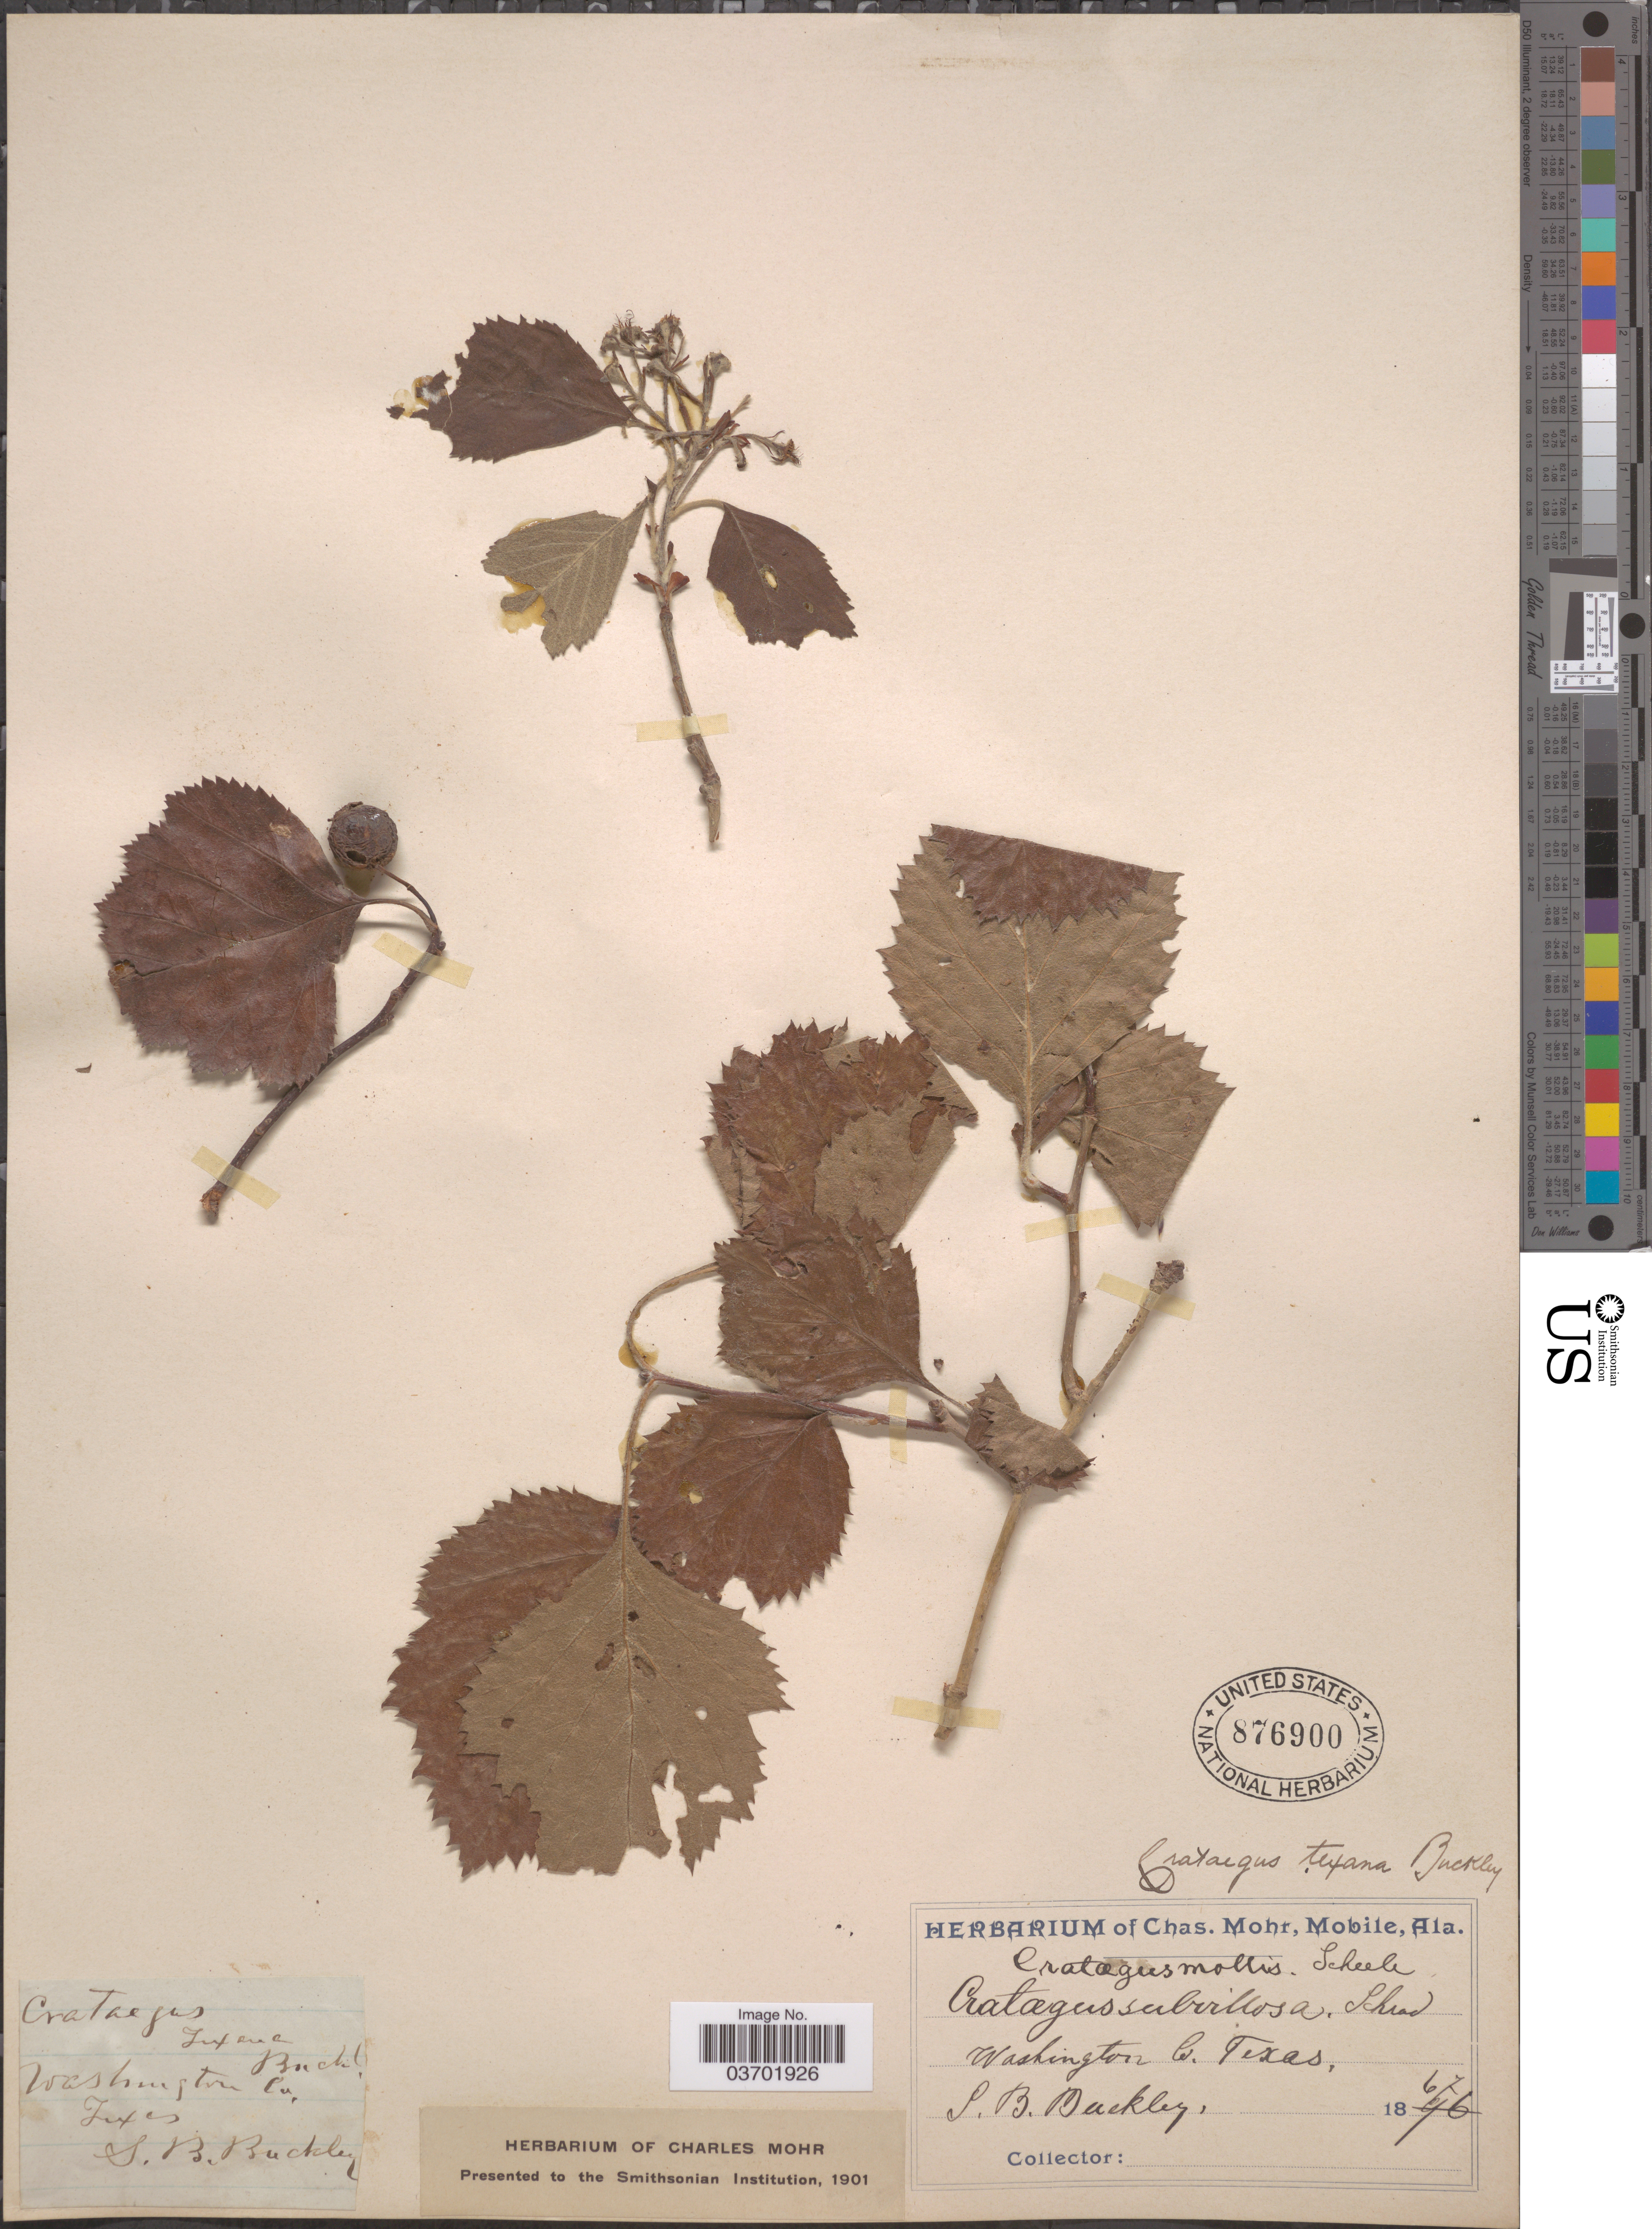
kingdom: Plantae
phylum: Tracheophyta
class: Magnoliopsida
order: Rosales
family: Rosaceae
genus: Crataegus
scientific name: Crataegus texana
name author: Buckley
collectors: S. B. Buckley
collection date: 1867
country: United States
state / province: Texas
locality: Washington Co.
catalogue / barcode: US 876900